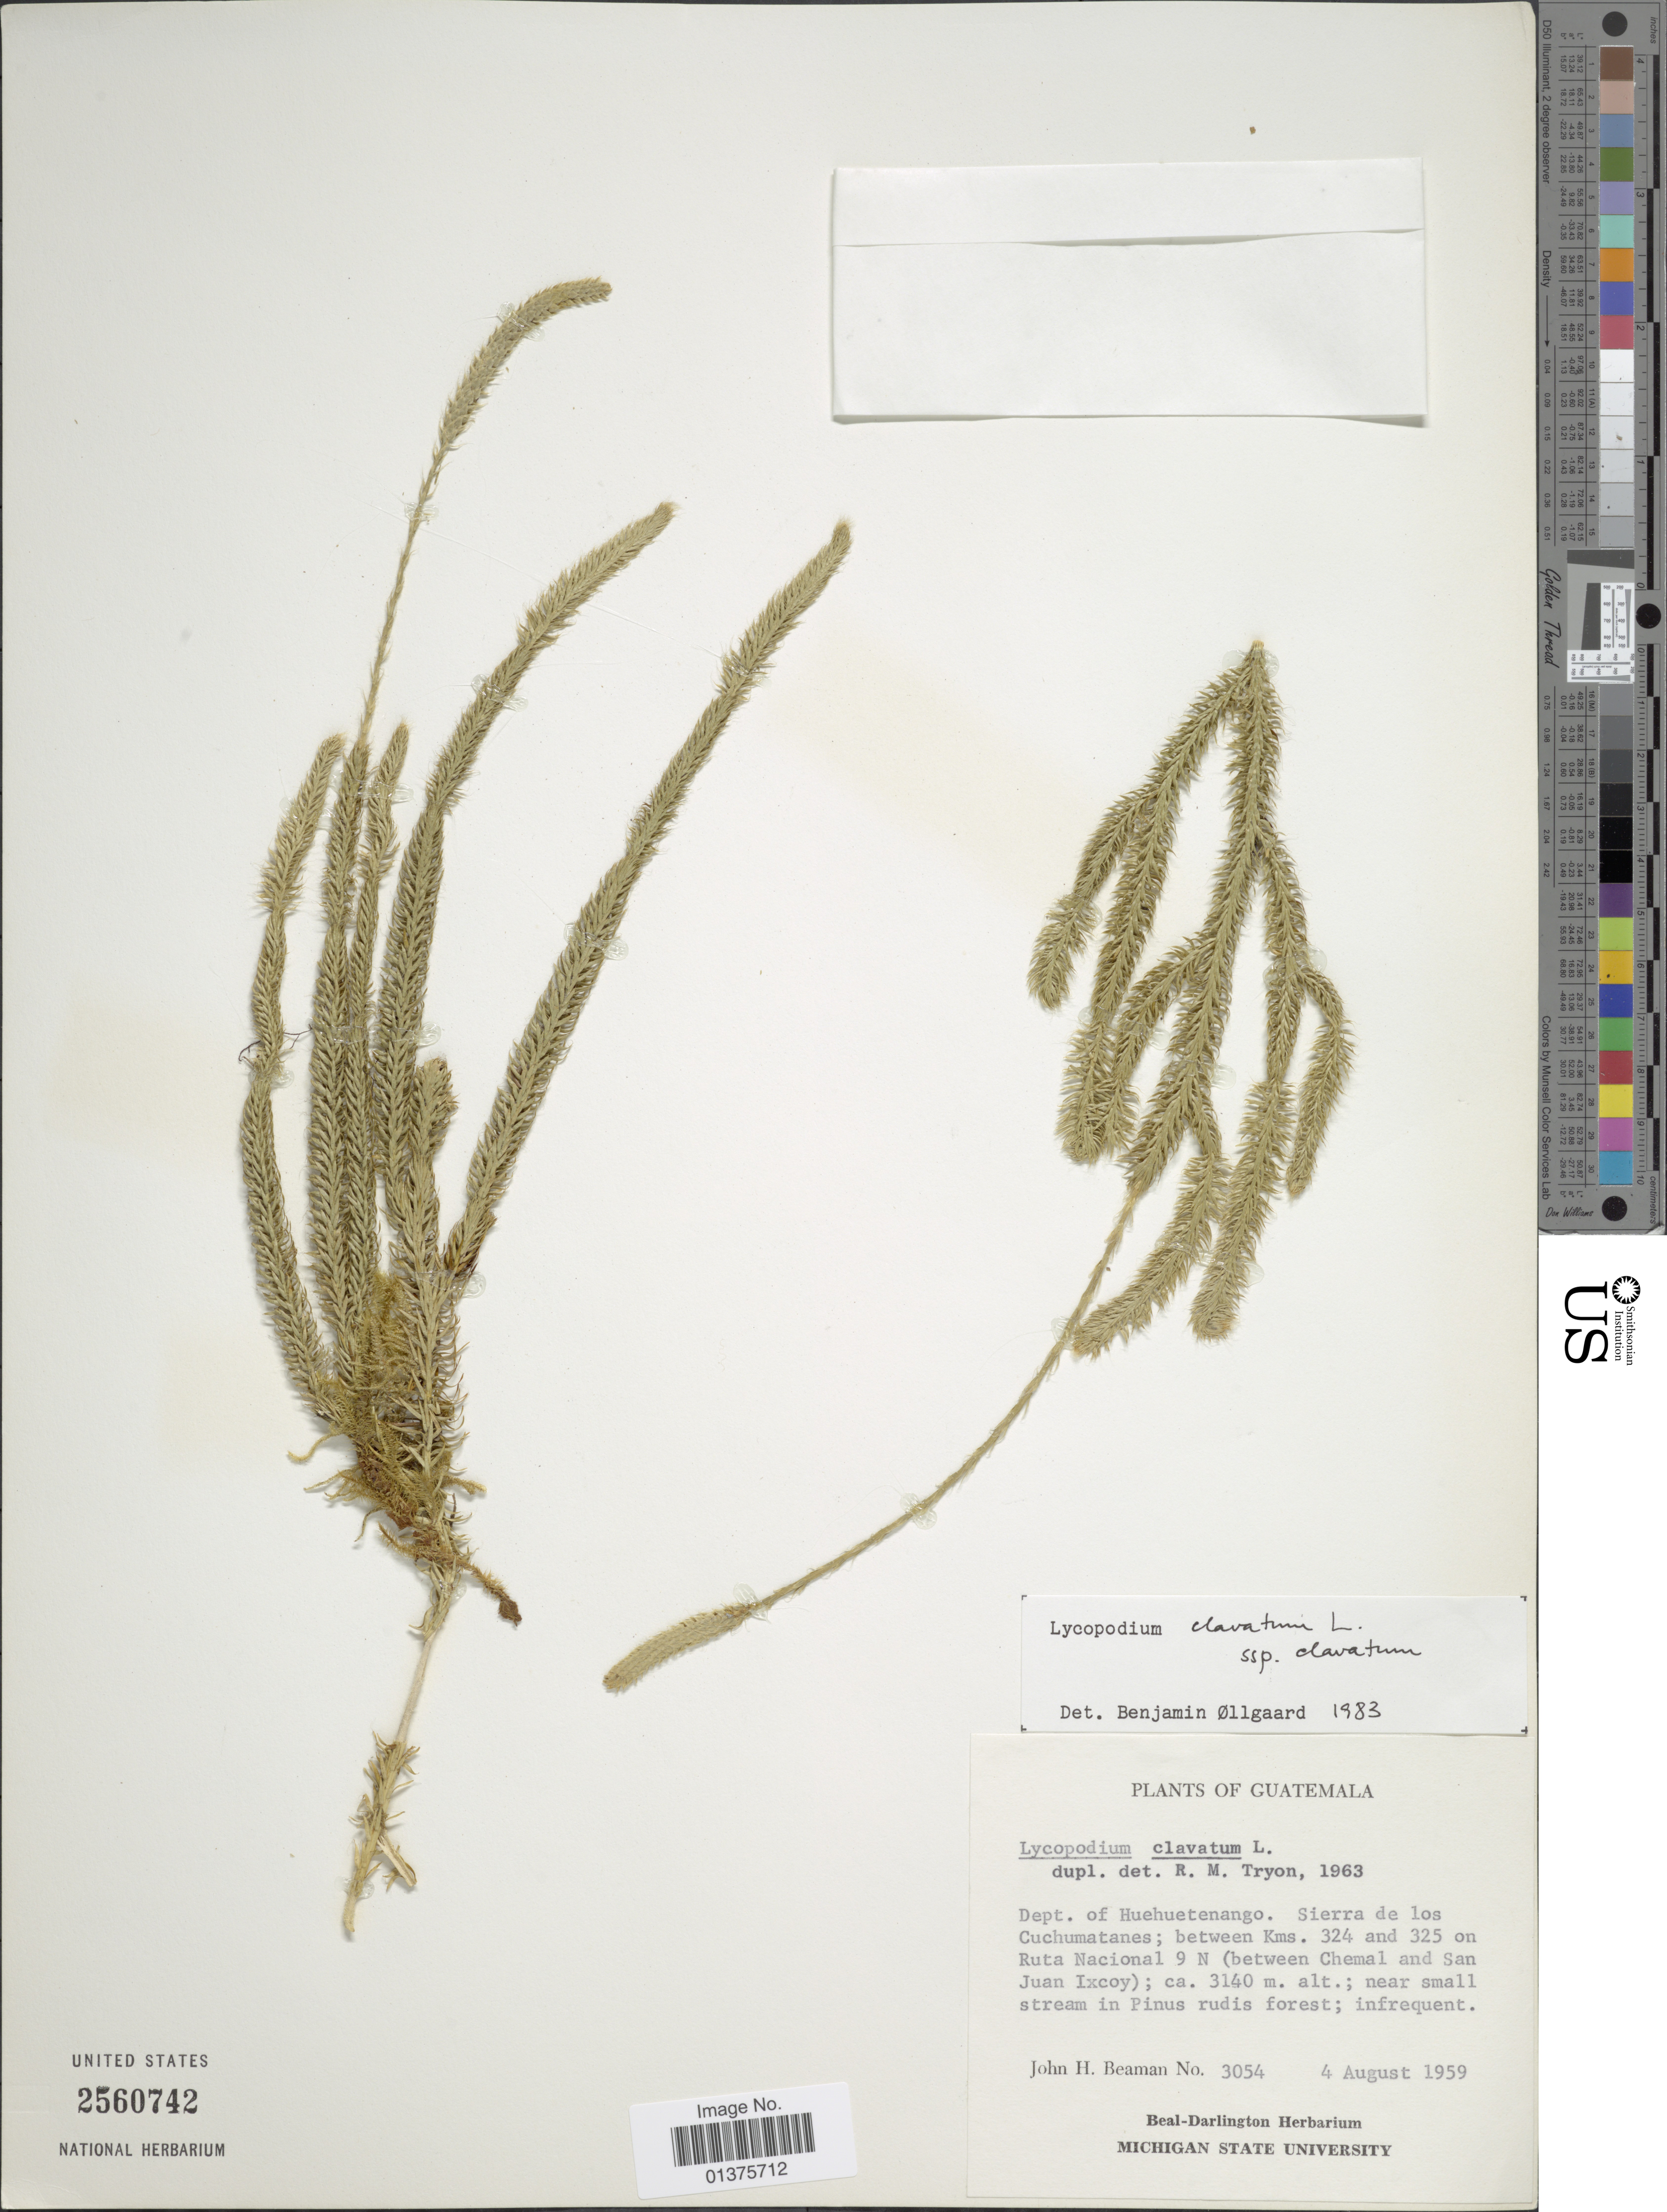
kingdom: Plantae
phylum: Tracheophyta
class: Lycopodiopsida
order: Lycopodiales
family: Lycopodiaceae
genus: Lycopodium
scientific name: Lycopodium clavatum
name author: L.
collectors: J. H. Beaman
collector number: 3054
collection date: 1959-08-04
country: Guatemala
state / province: Huehuetenango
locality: Sierra de Los Cuchumatenes: Between kms. 324 and 325 on Ruta Nacional 9 N(between Chemal and San Juan Ixcoy)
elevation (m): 3140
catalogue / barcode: US 2560742